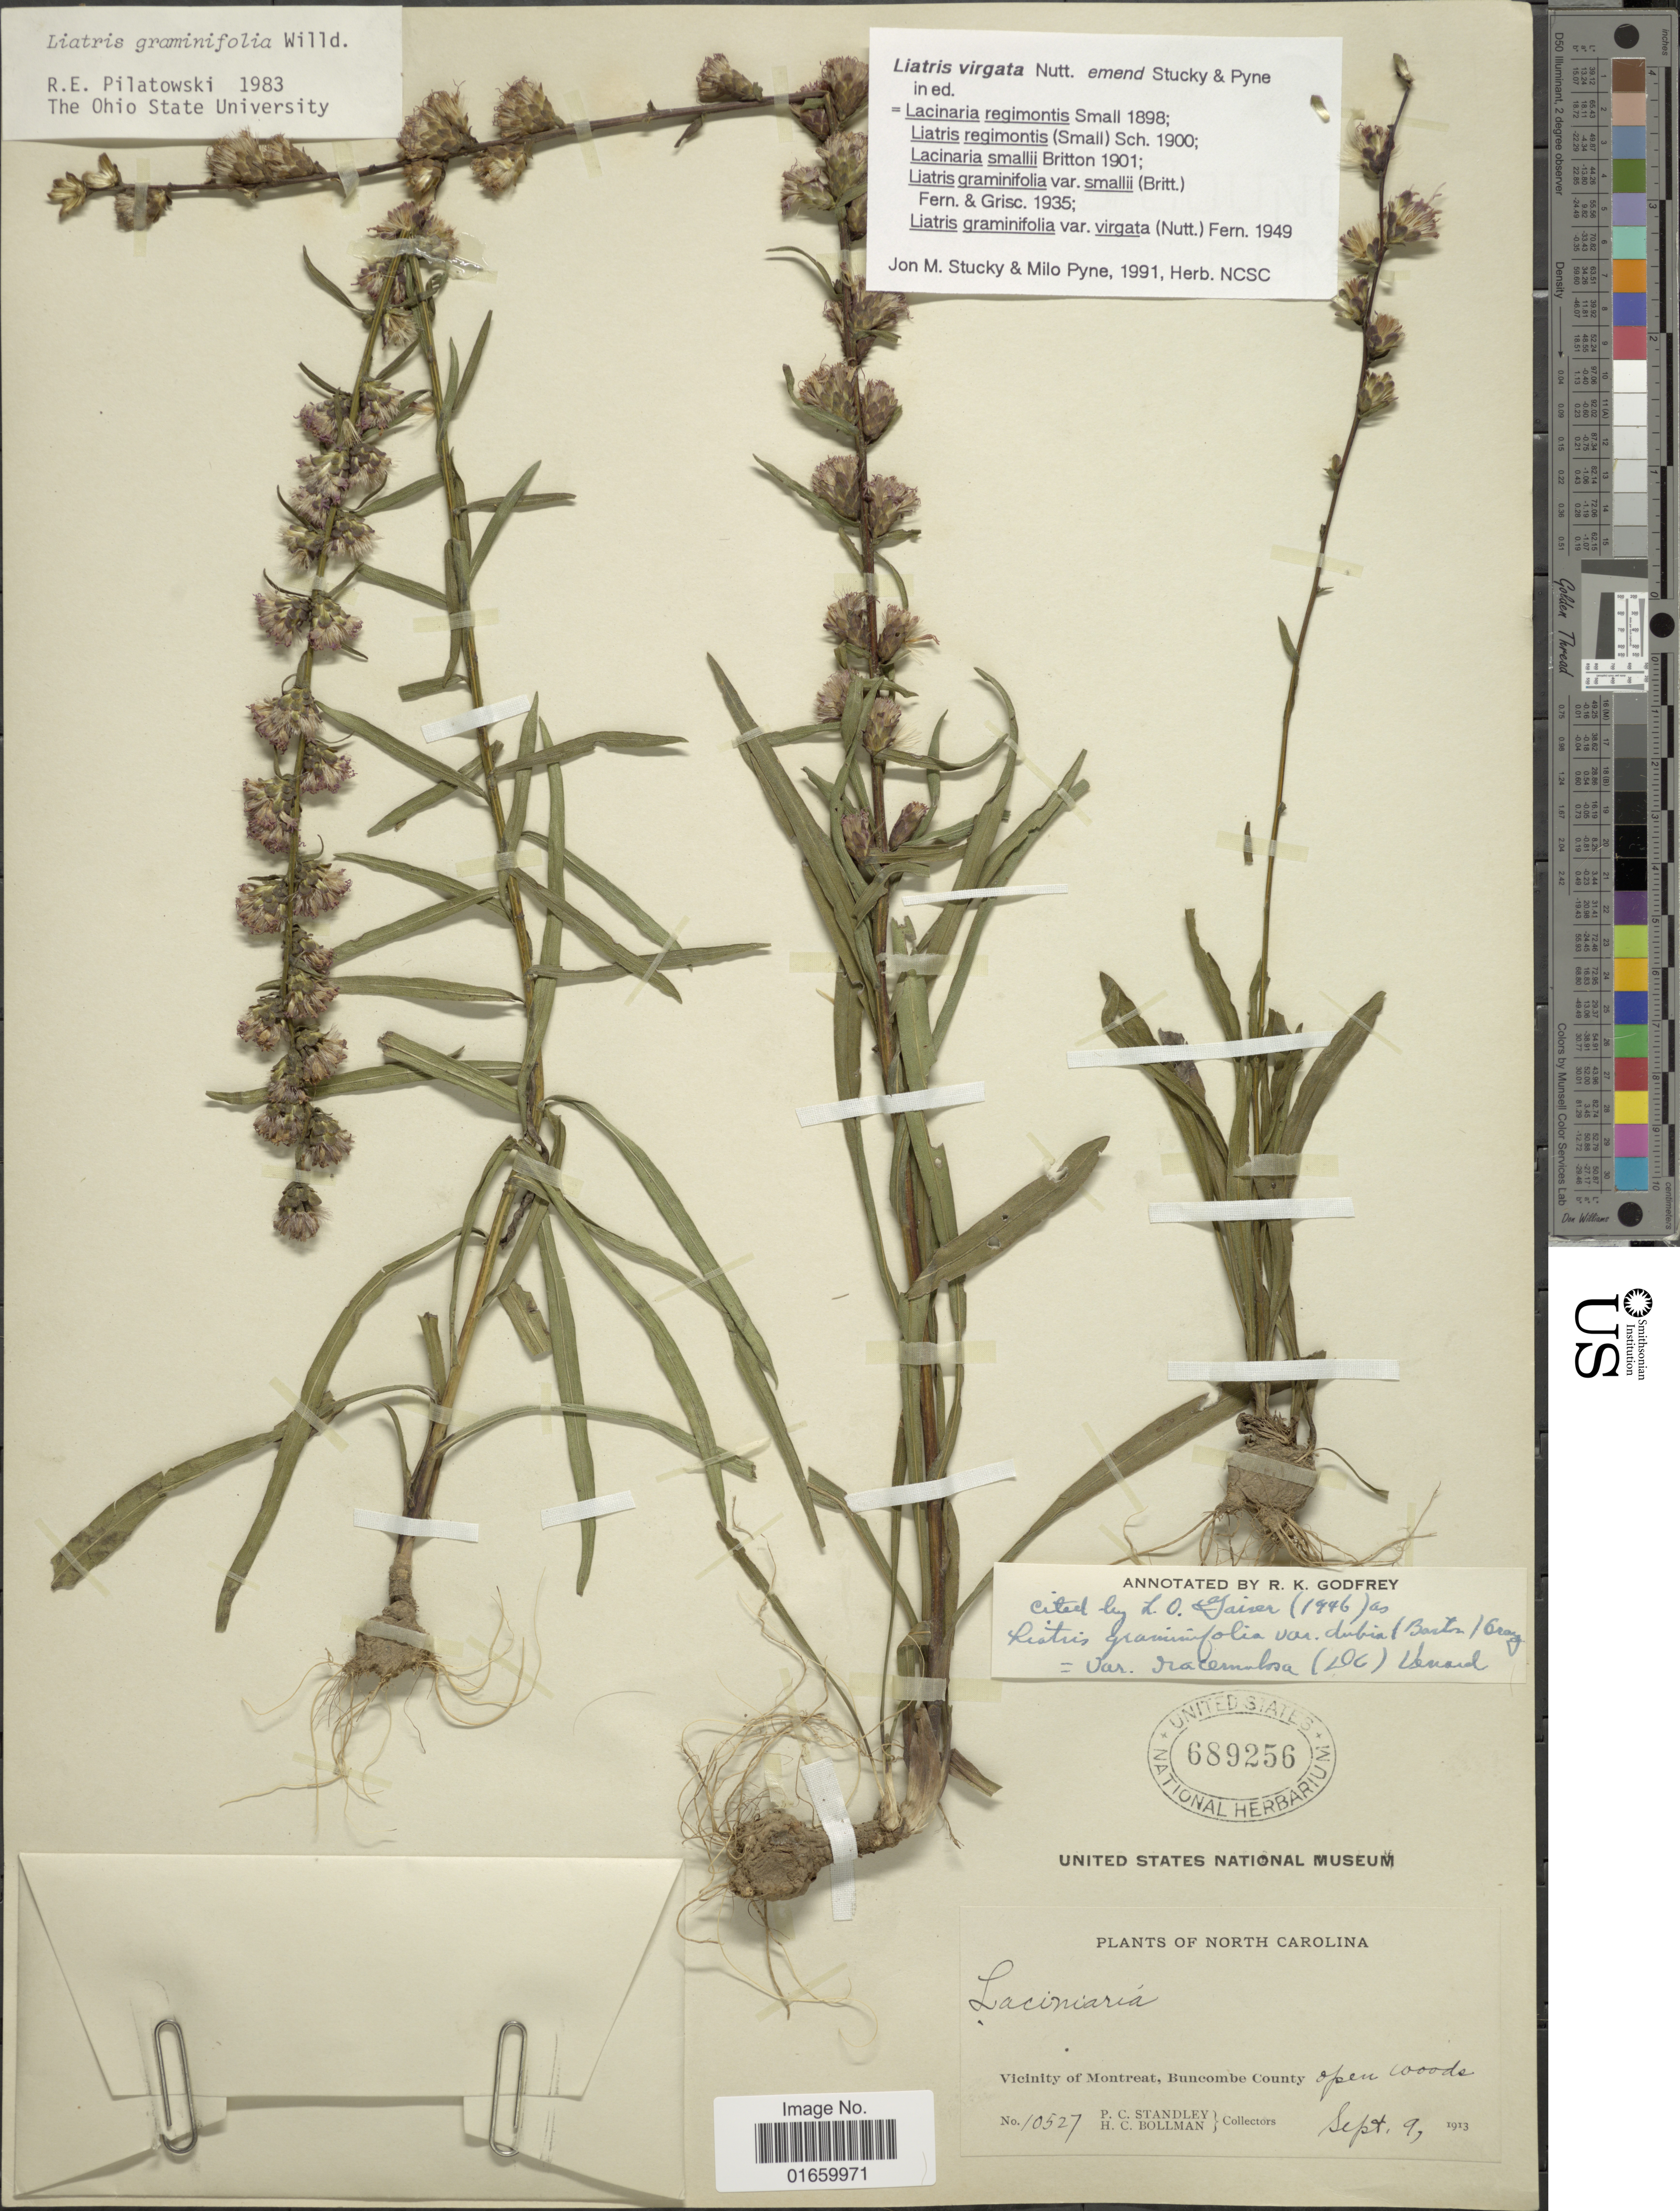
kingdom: Plantae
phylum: Tracheophyta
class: Magnoliopsida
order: Asterales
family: Asteraceae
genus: Liatris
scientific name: Liatris virgata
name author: Nutt.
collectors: P. C. Standley & H. C. Bollman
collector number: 10527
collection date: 1913-09-09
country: United States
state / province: North Carolina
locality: Vicinity of Montreat, Buncombe County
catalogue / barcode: US 689256